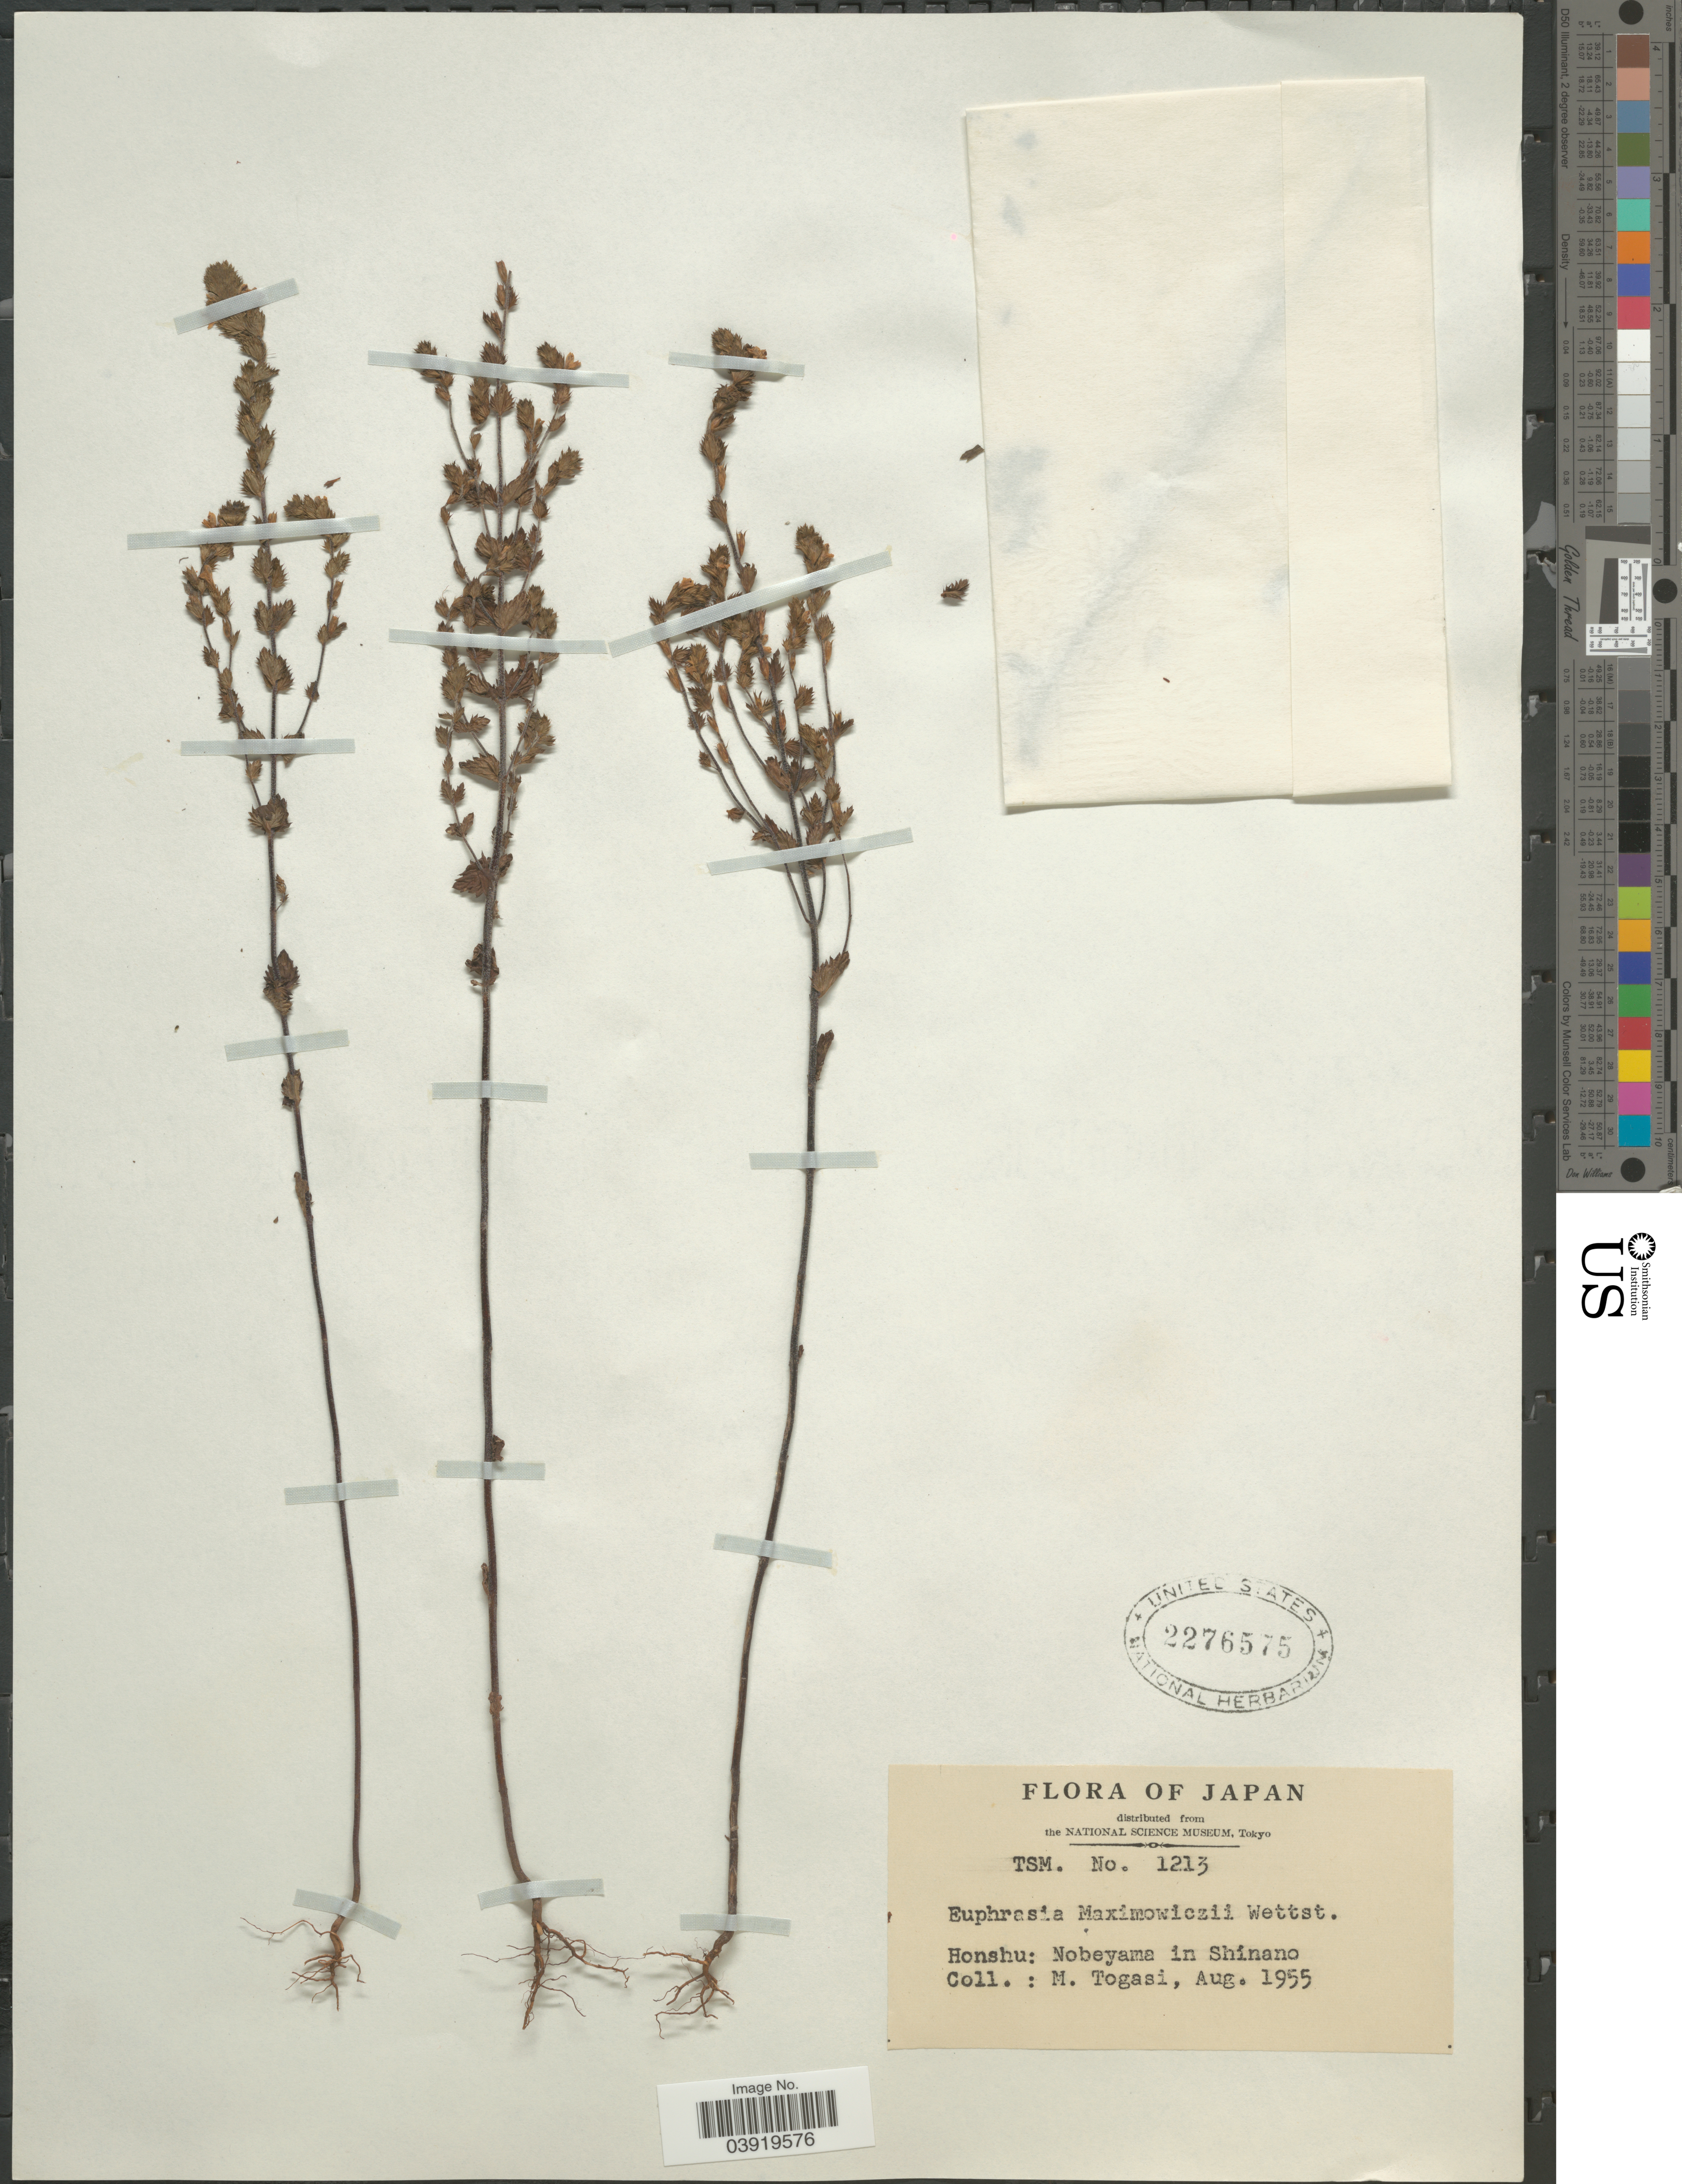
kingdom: Plantae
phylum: Tracheophyta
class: Magnoliopsida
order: Lamiales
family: Orobanchaceae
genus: Euphrasia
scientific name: Euphrasia maximowiczii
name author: Wettst. ex Palib.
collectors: M. Togasi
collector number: TSM 1213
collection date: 1955-08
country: Japan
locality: Honshu: Nobeyama in Shinano.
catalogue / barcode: US 2276575